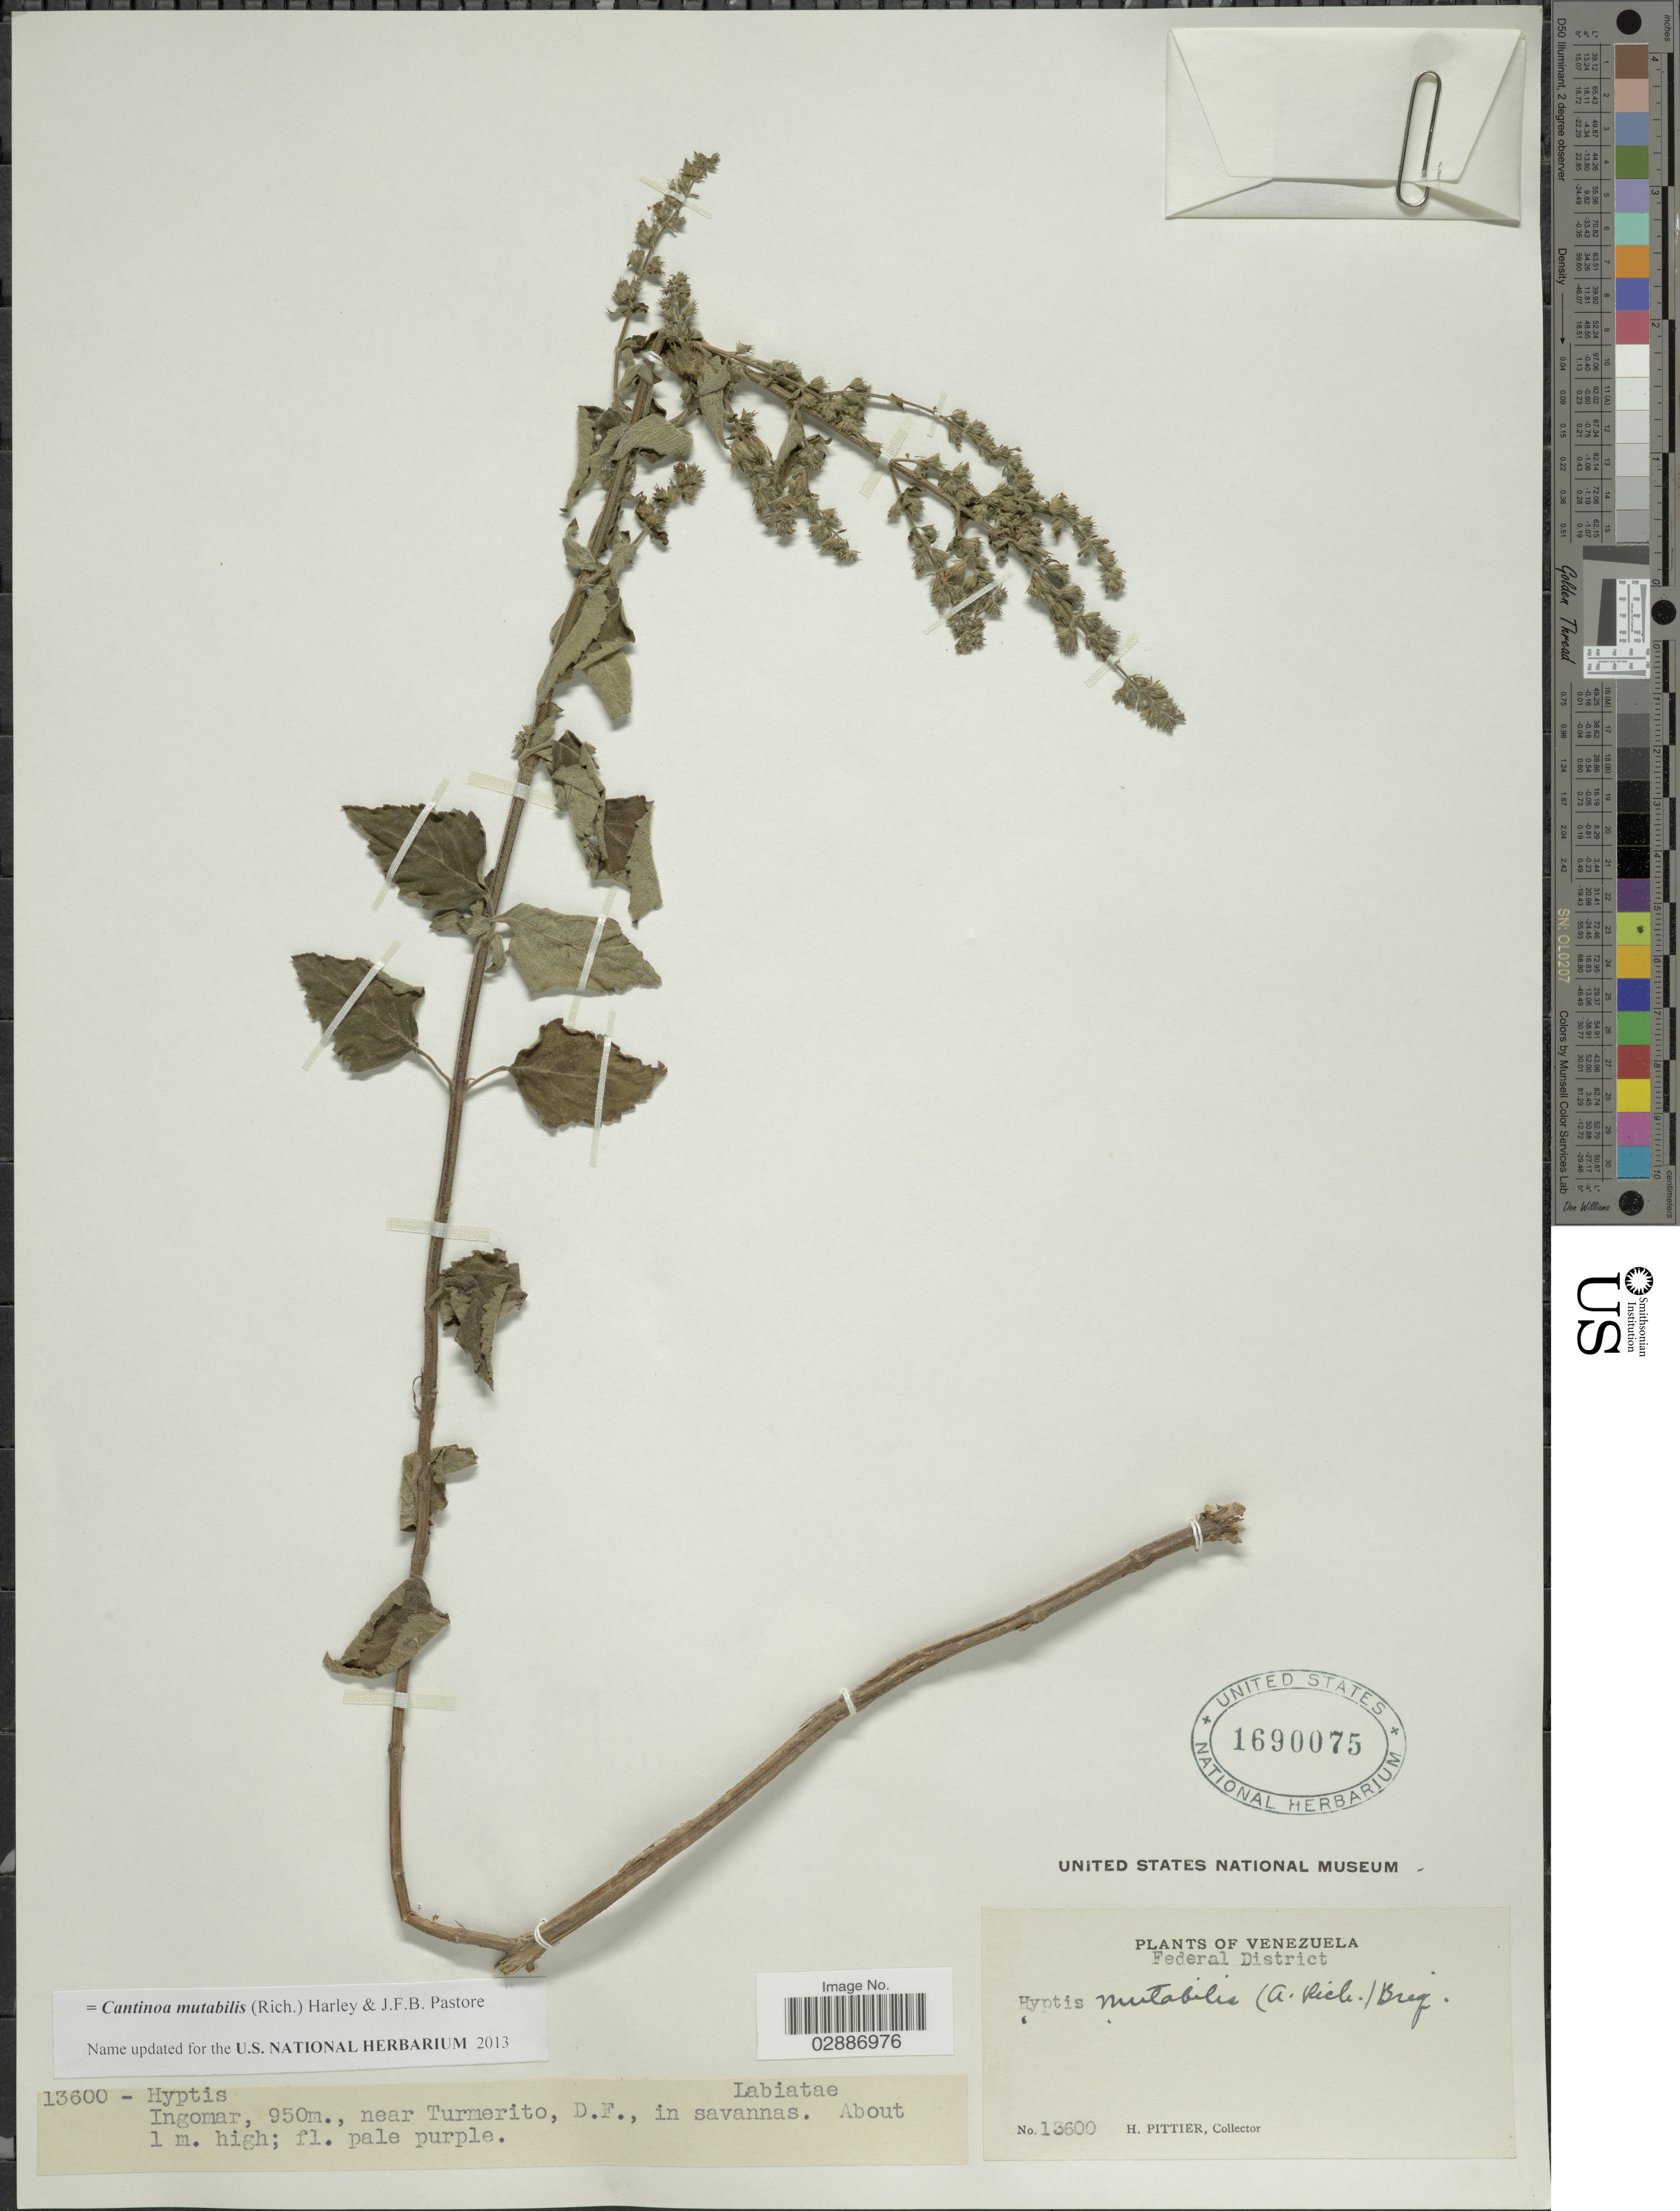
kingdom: Plantae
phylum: Tracheophyta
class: Magnoliopsida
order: Lamiales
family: Lamiaceae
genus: Cantinoa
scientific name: Cantinoa mutabilis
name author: (Epling) Harley & J.F.B. Pastore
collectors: H. F. Pittier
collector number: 13600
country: Venezuela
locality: Federal District. Ingomar, near Turmerito, D.F.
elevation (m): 950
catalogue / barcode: US 1690075